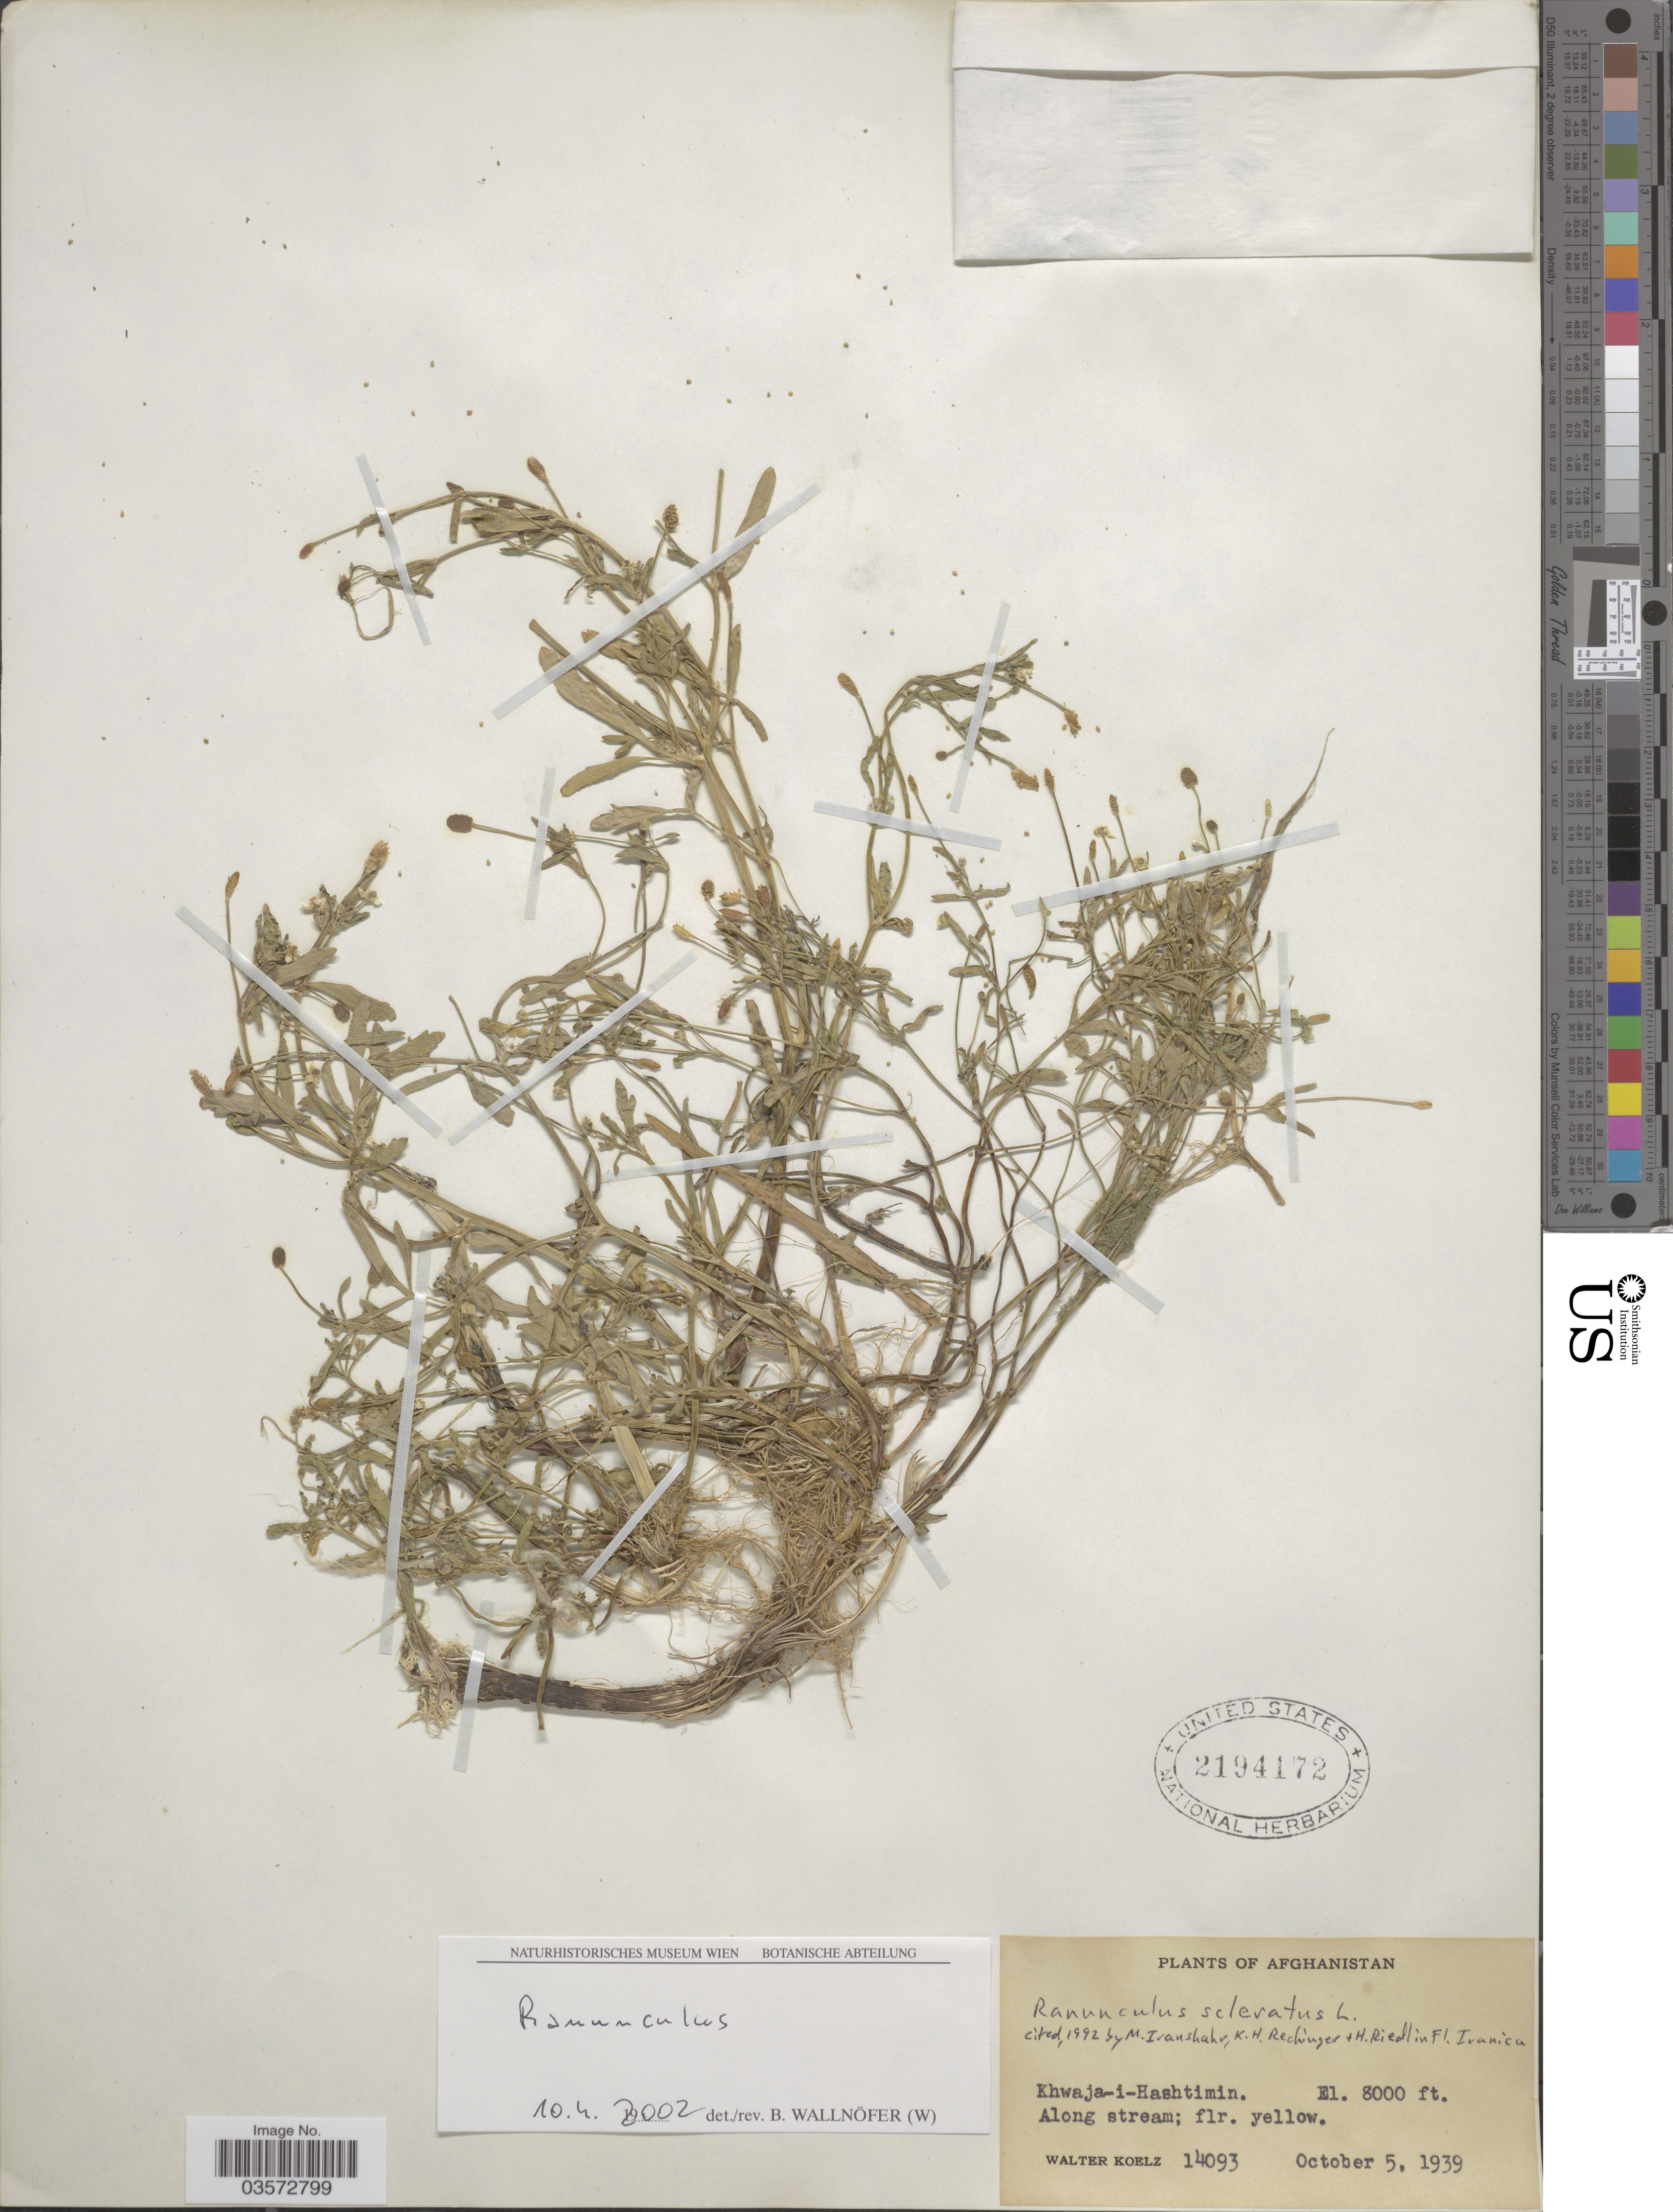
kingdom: Plantae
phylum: Tracheophyta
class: Magnoliopsida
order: Ranunculales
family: Ranunculaceae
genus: Ranunculus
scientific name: Ranunculus sceleratus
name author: L.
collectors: W. N. Koelz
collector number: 14093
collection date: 1939-10-05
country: Afghanistan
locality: Khwaja-i-Hashtimin.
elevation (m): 2438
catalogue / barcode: US 2194172